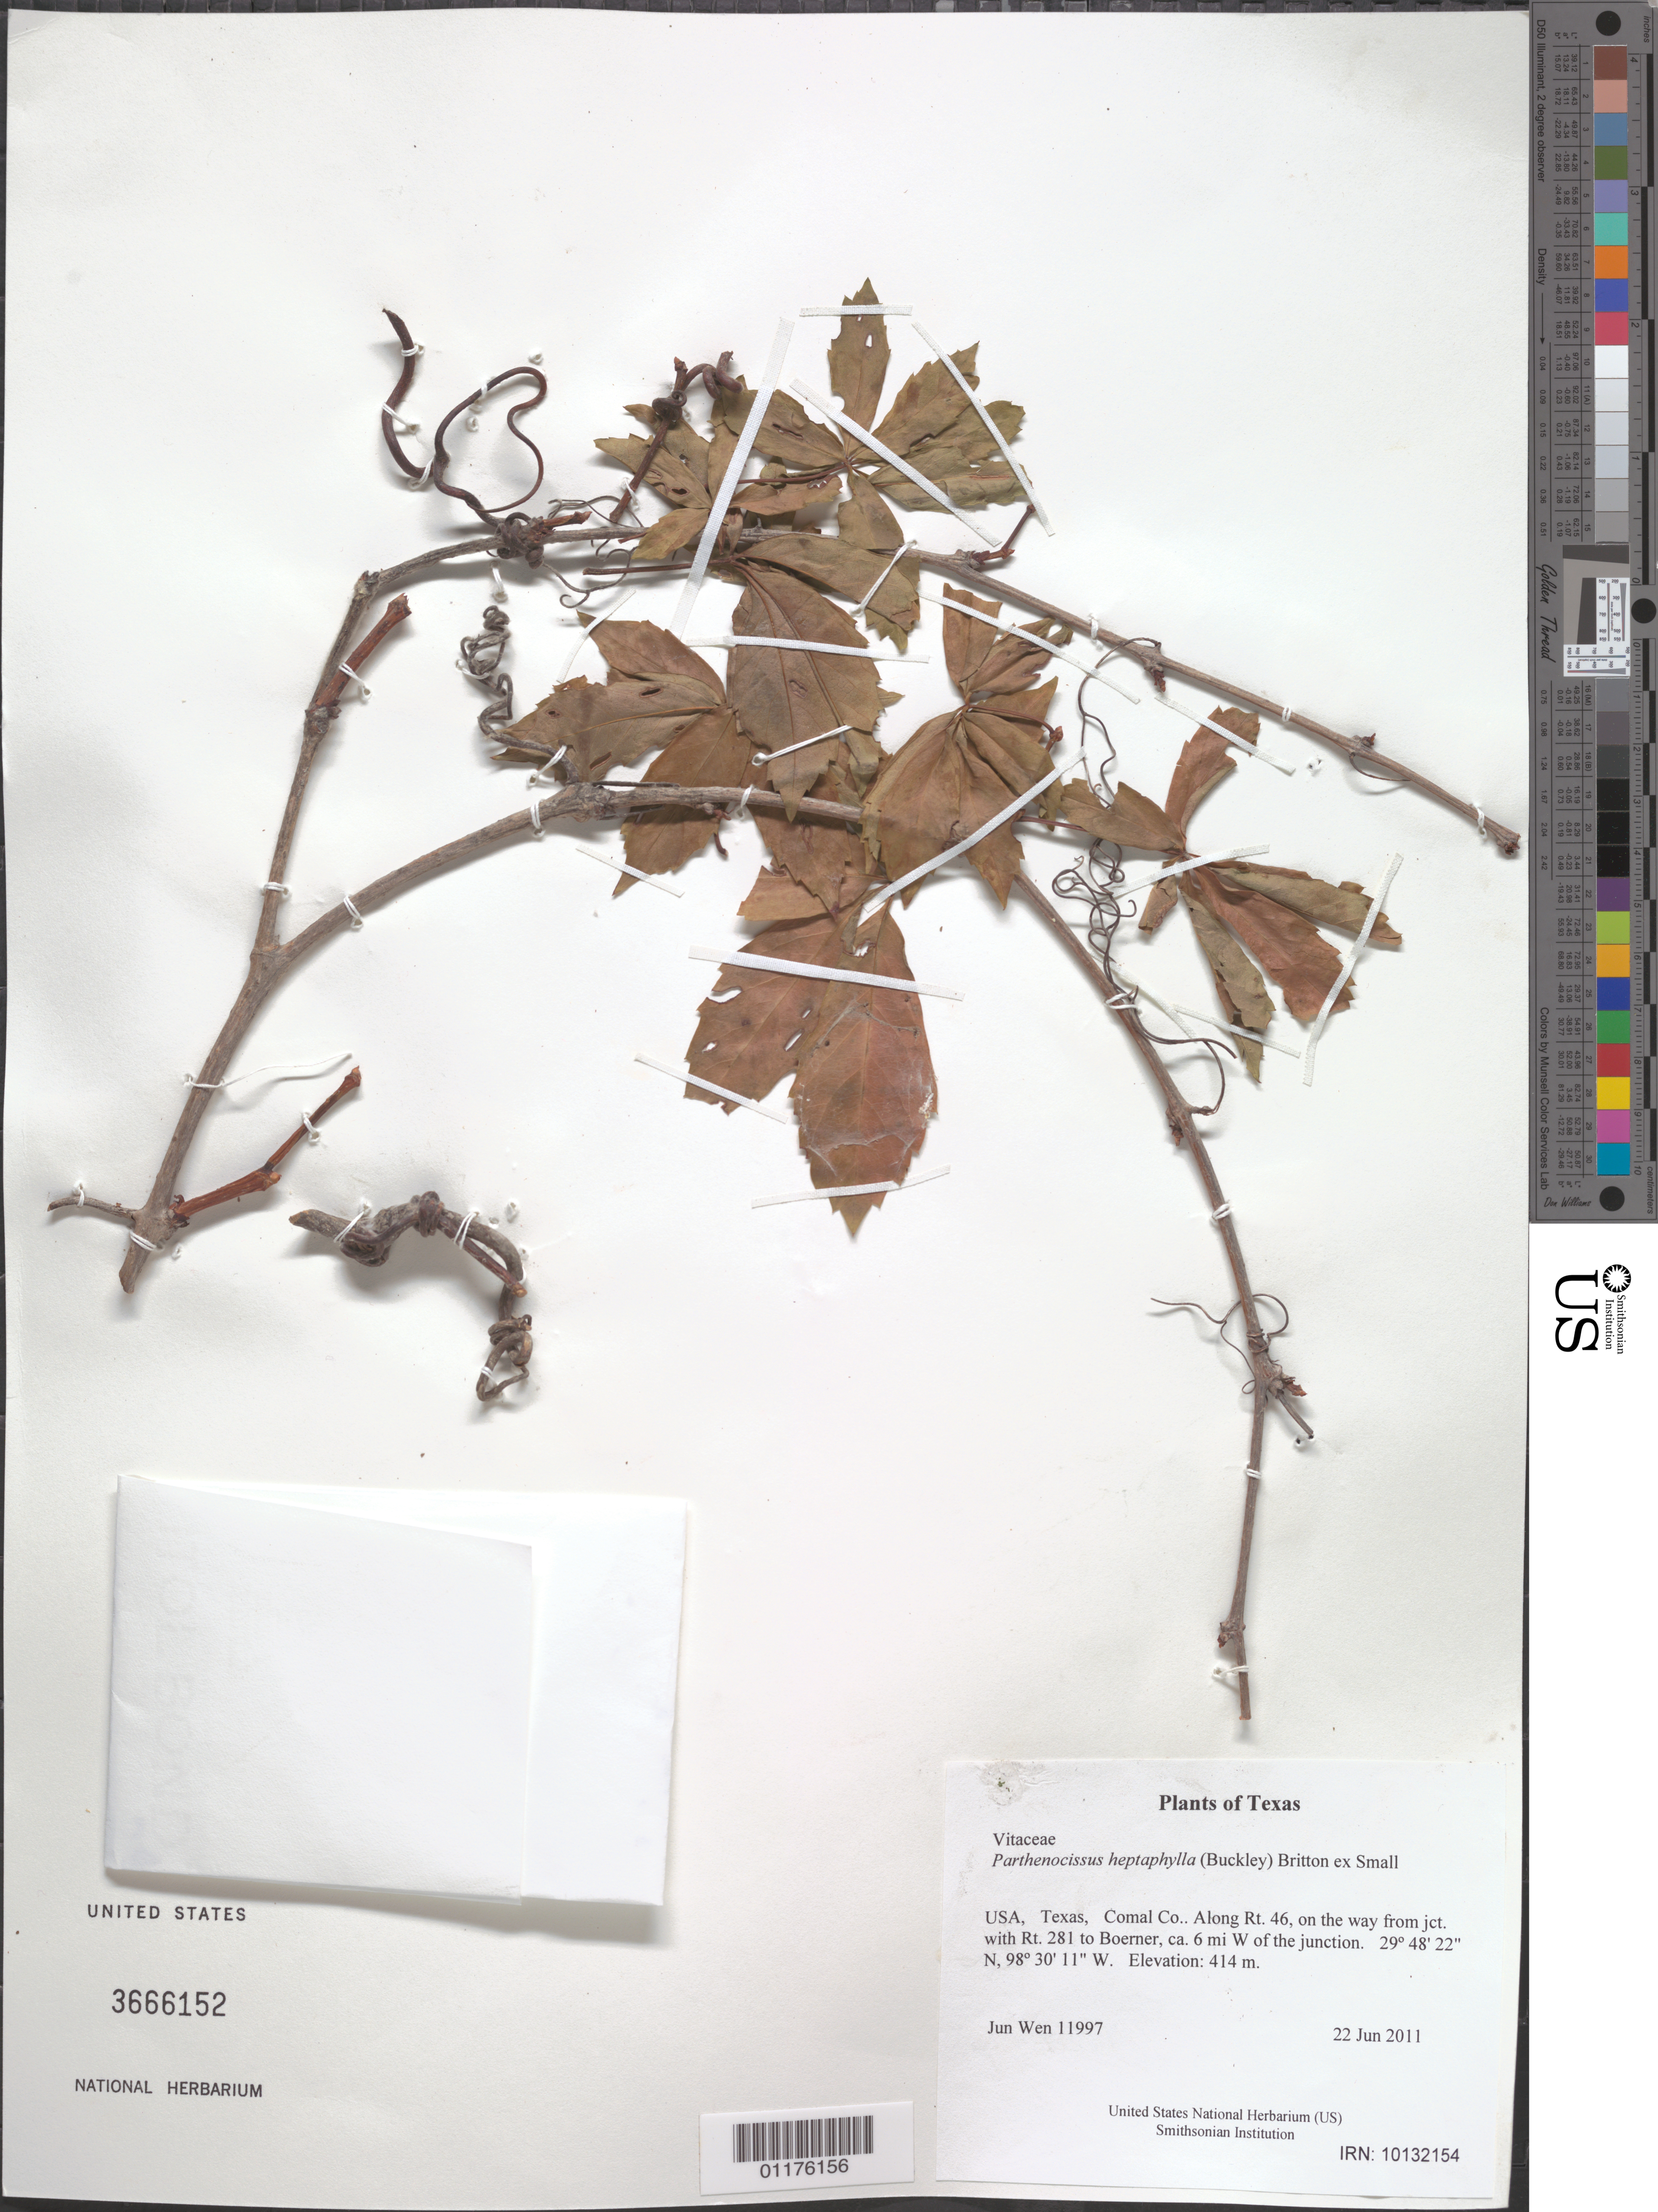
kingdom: Plantae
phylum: Tracheophyta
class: Magnoliopsida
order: Vitales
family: Vitaceae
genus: Parthenocissus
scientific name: Parthenocissus heptaphylla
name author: (Buckley) Britton ex Small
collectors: J. Wen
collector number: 11997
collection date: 2011-06-22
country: United States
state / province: Texas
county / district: Comal Co.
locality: Along Rt. 46, on the way from jct. with Rt. 281 to Boerner, ca. 6 mi W of the junction.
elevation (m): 414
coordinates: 29 48.373 N, 98 30.185 W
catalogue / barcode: US 3666152